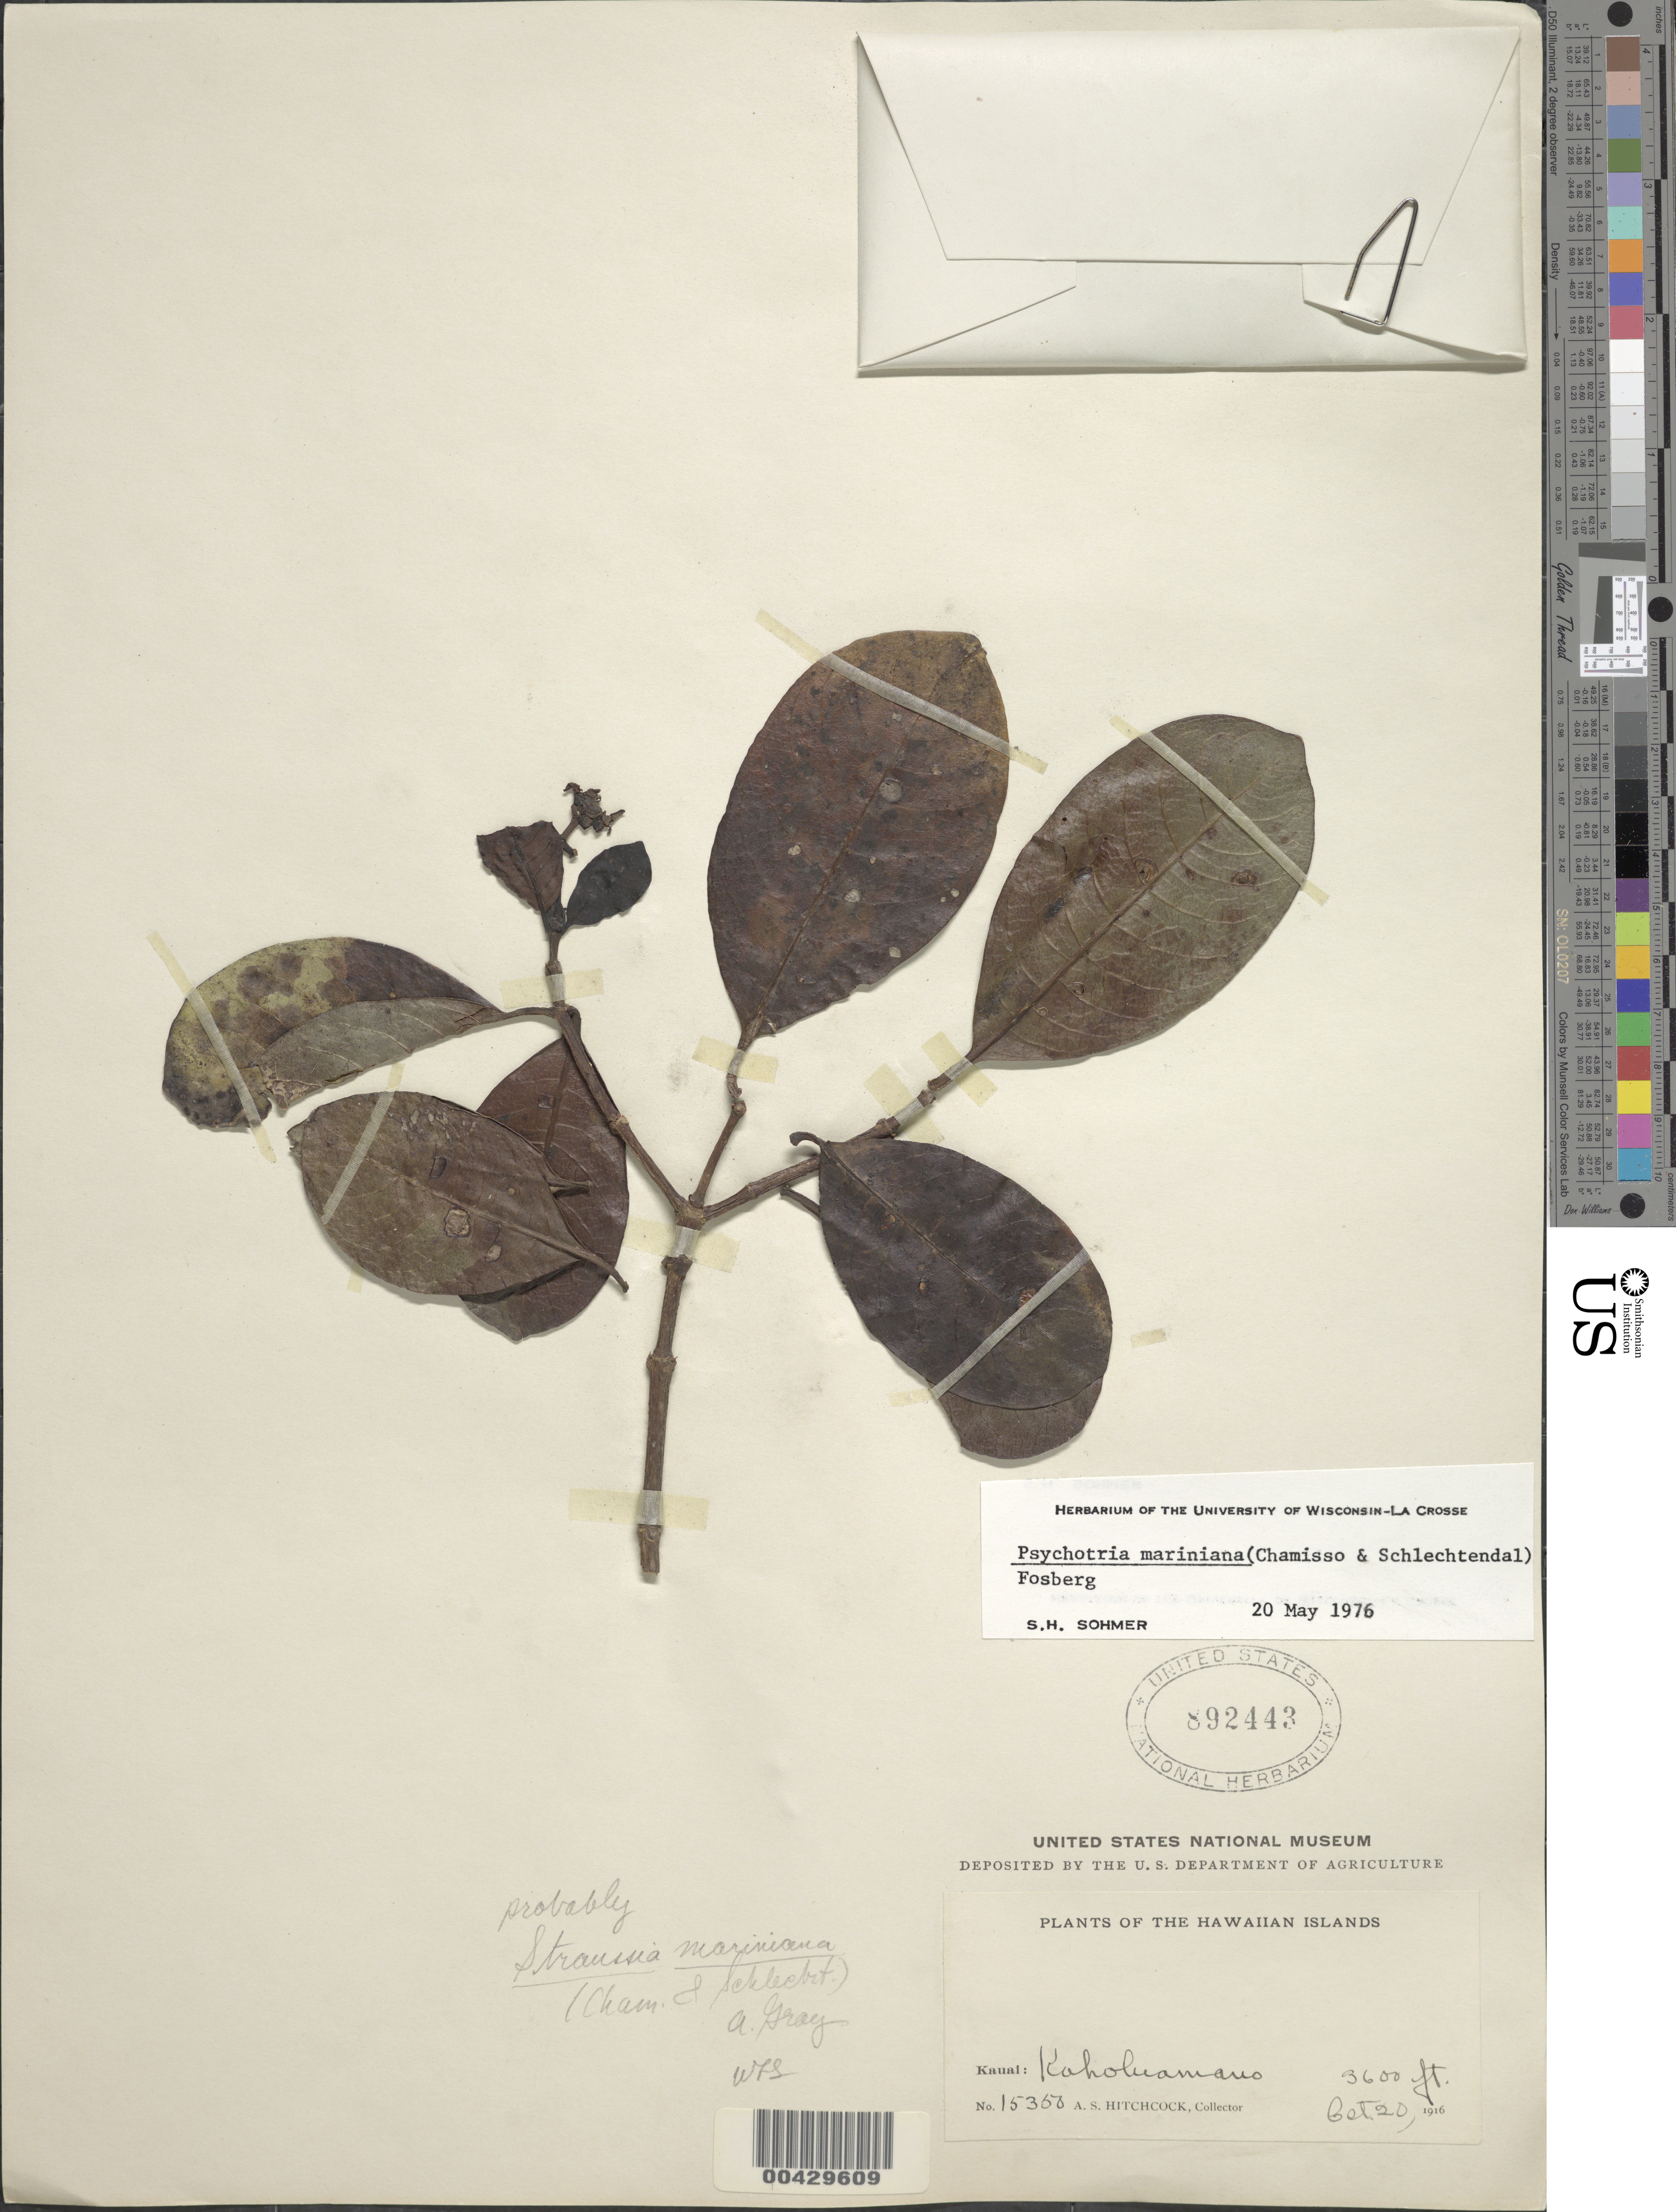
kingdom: Plantae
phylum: Tracheophyta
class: Magnoliopsida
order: Gentianales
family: Rubiaceae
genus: Psychotria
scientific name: Psychotria mariniana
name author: (Cham. & Schltdl.) Fosberg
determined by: Sohmer, S. H.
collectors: A. S. Hitchcock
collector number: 15350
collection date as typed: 20 Oct 1916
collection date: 1916-10-20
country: United States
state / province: Hawaii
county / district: Kauai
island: Kaua'i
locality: Kaholuamano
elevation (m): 1097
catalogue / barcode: US 892443